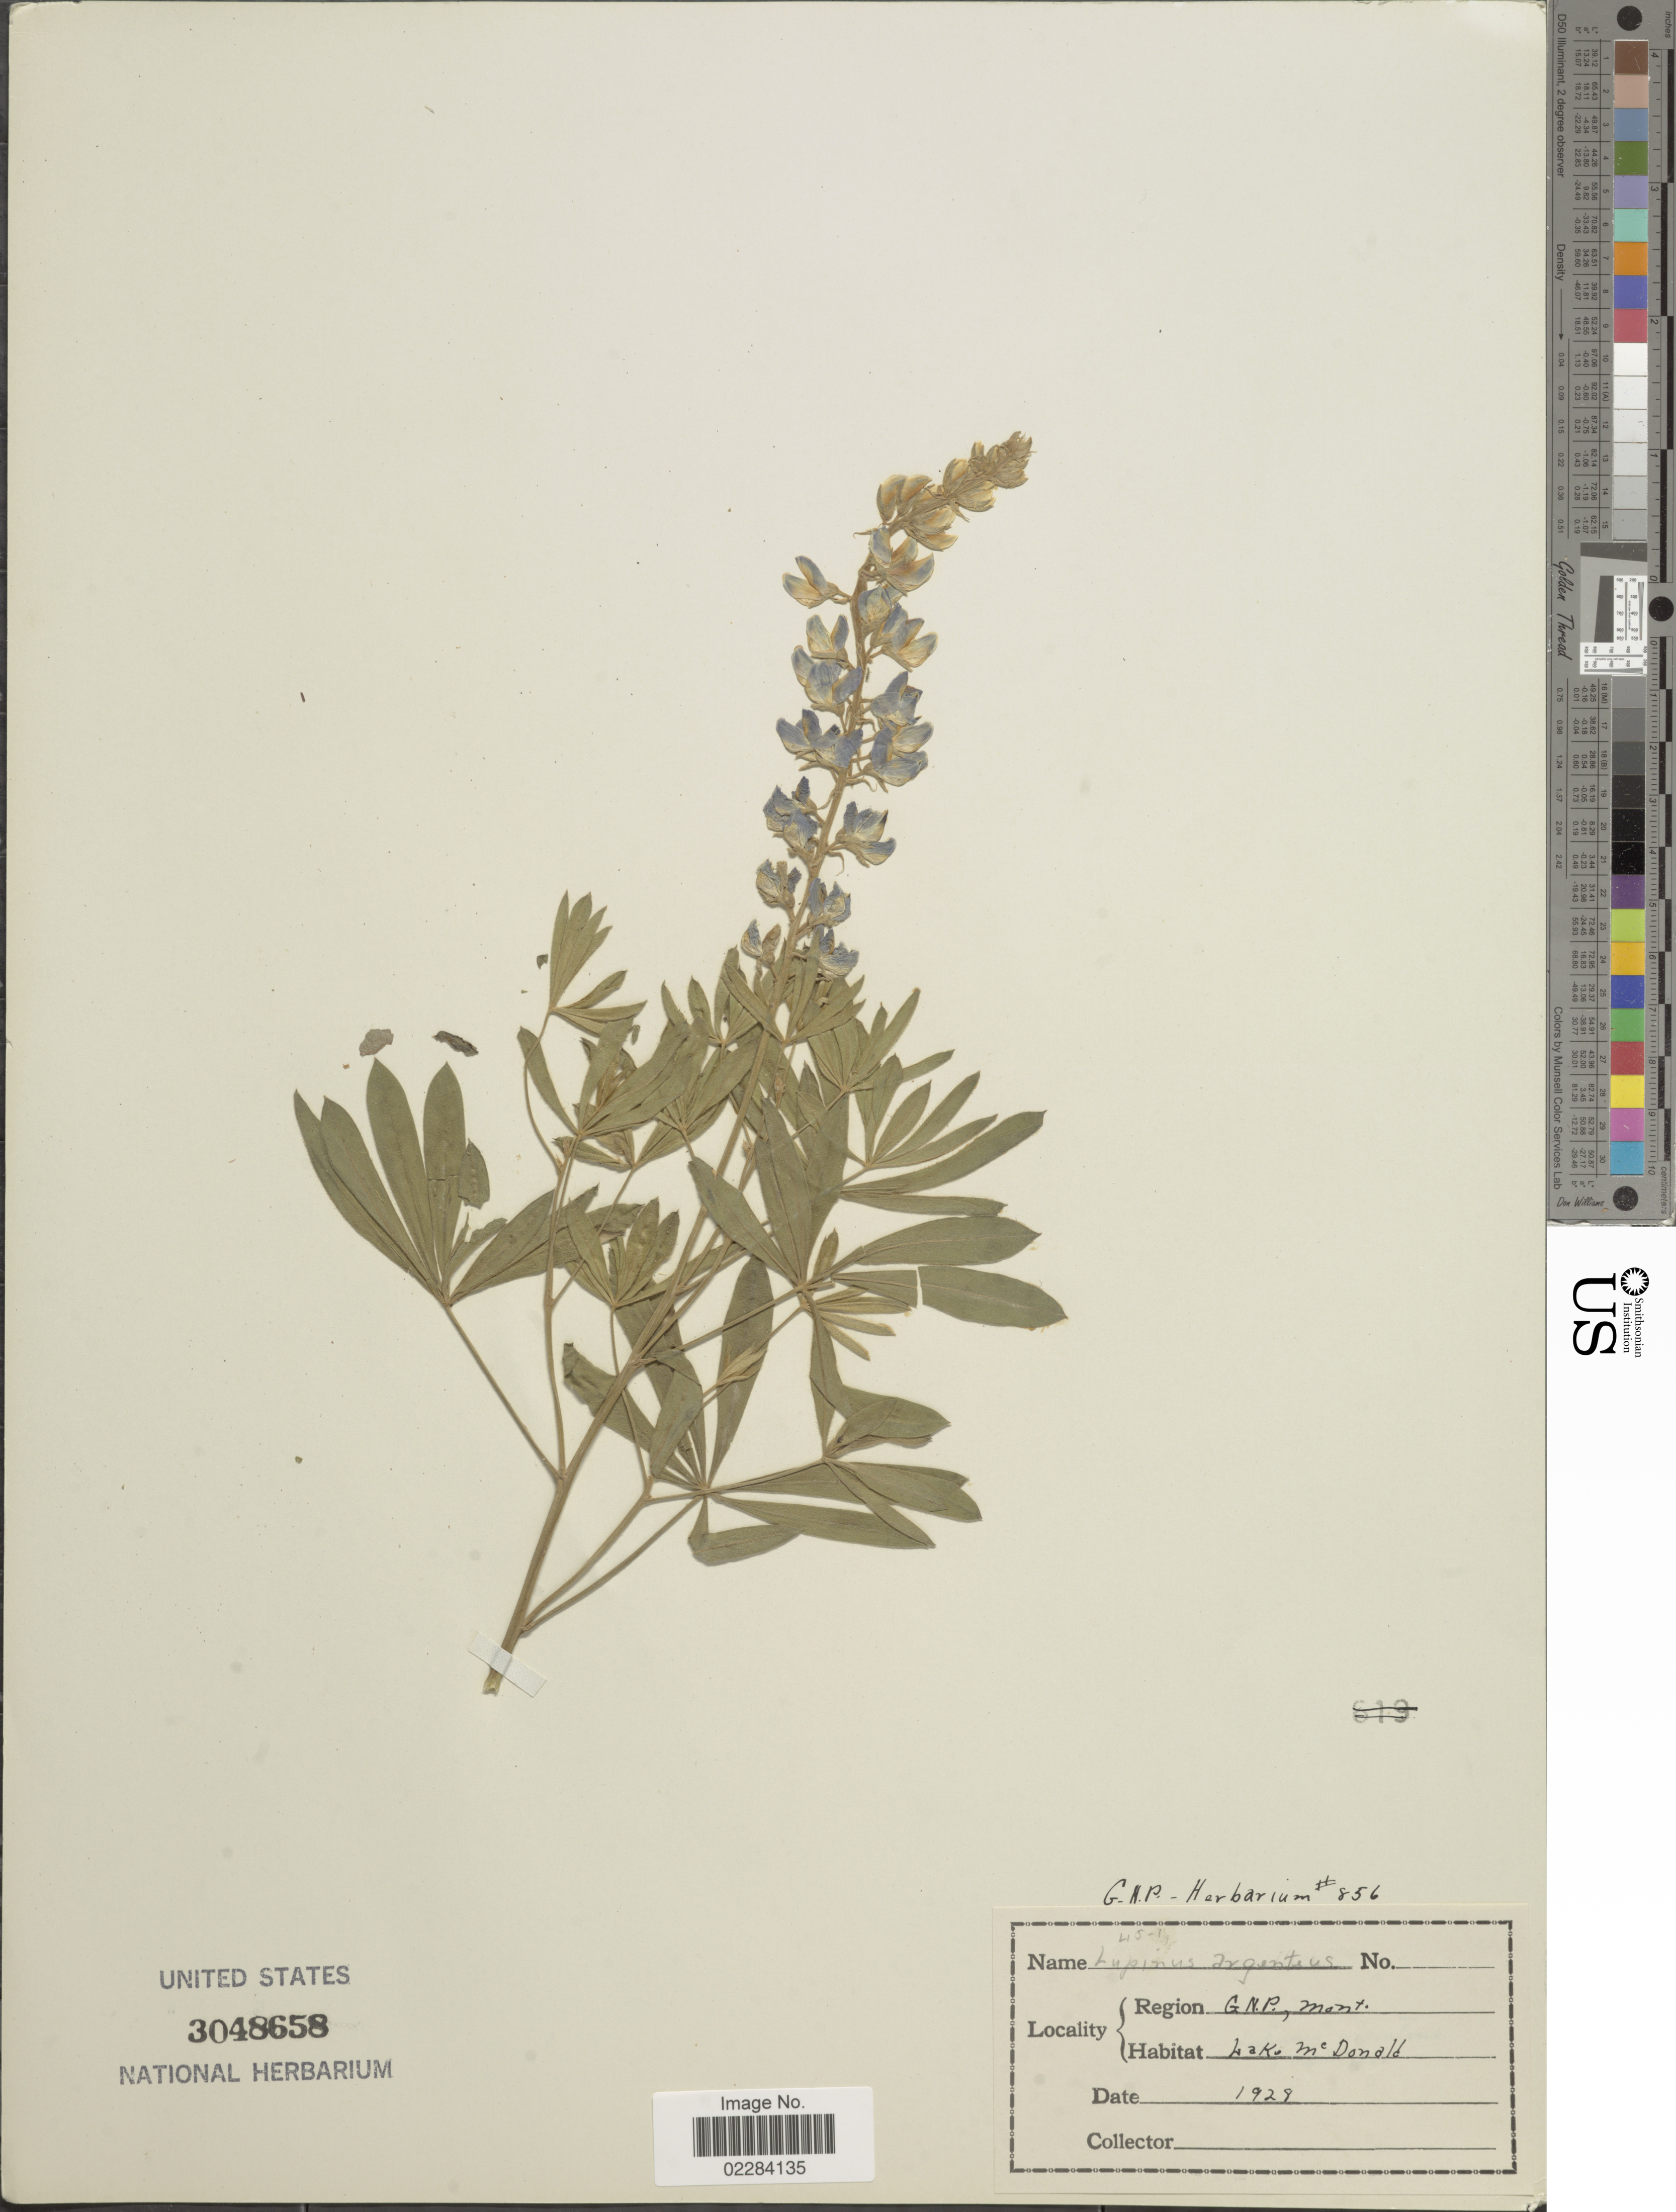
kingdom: Plantae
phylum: Tracheophyta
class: Magnoliopsida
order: Fabales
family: Fabaceae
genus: Lupinus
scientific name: Lupinus argenteus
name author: Pursh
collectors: ex herb. G. N. P.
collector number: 856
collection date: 1929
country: United States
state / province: Montana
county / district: Flathead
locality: Glacier Nat'l. Park, Lake McDonald.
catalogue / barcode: US 3048658